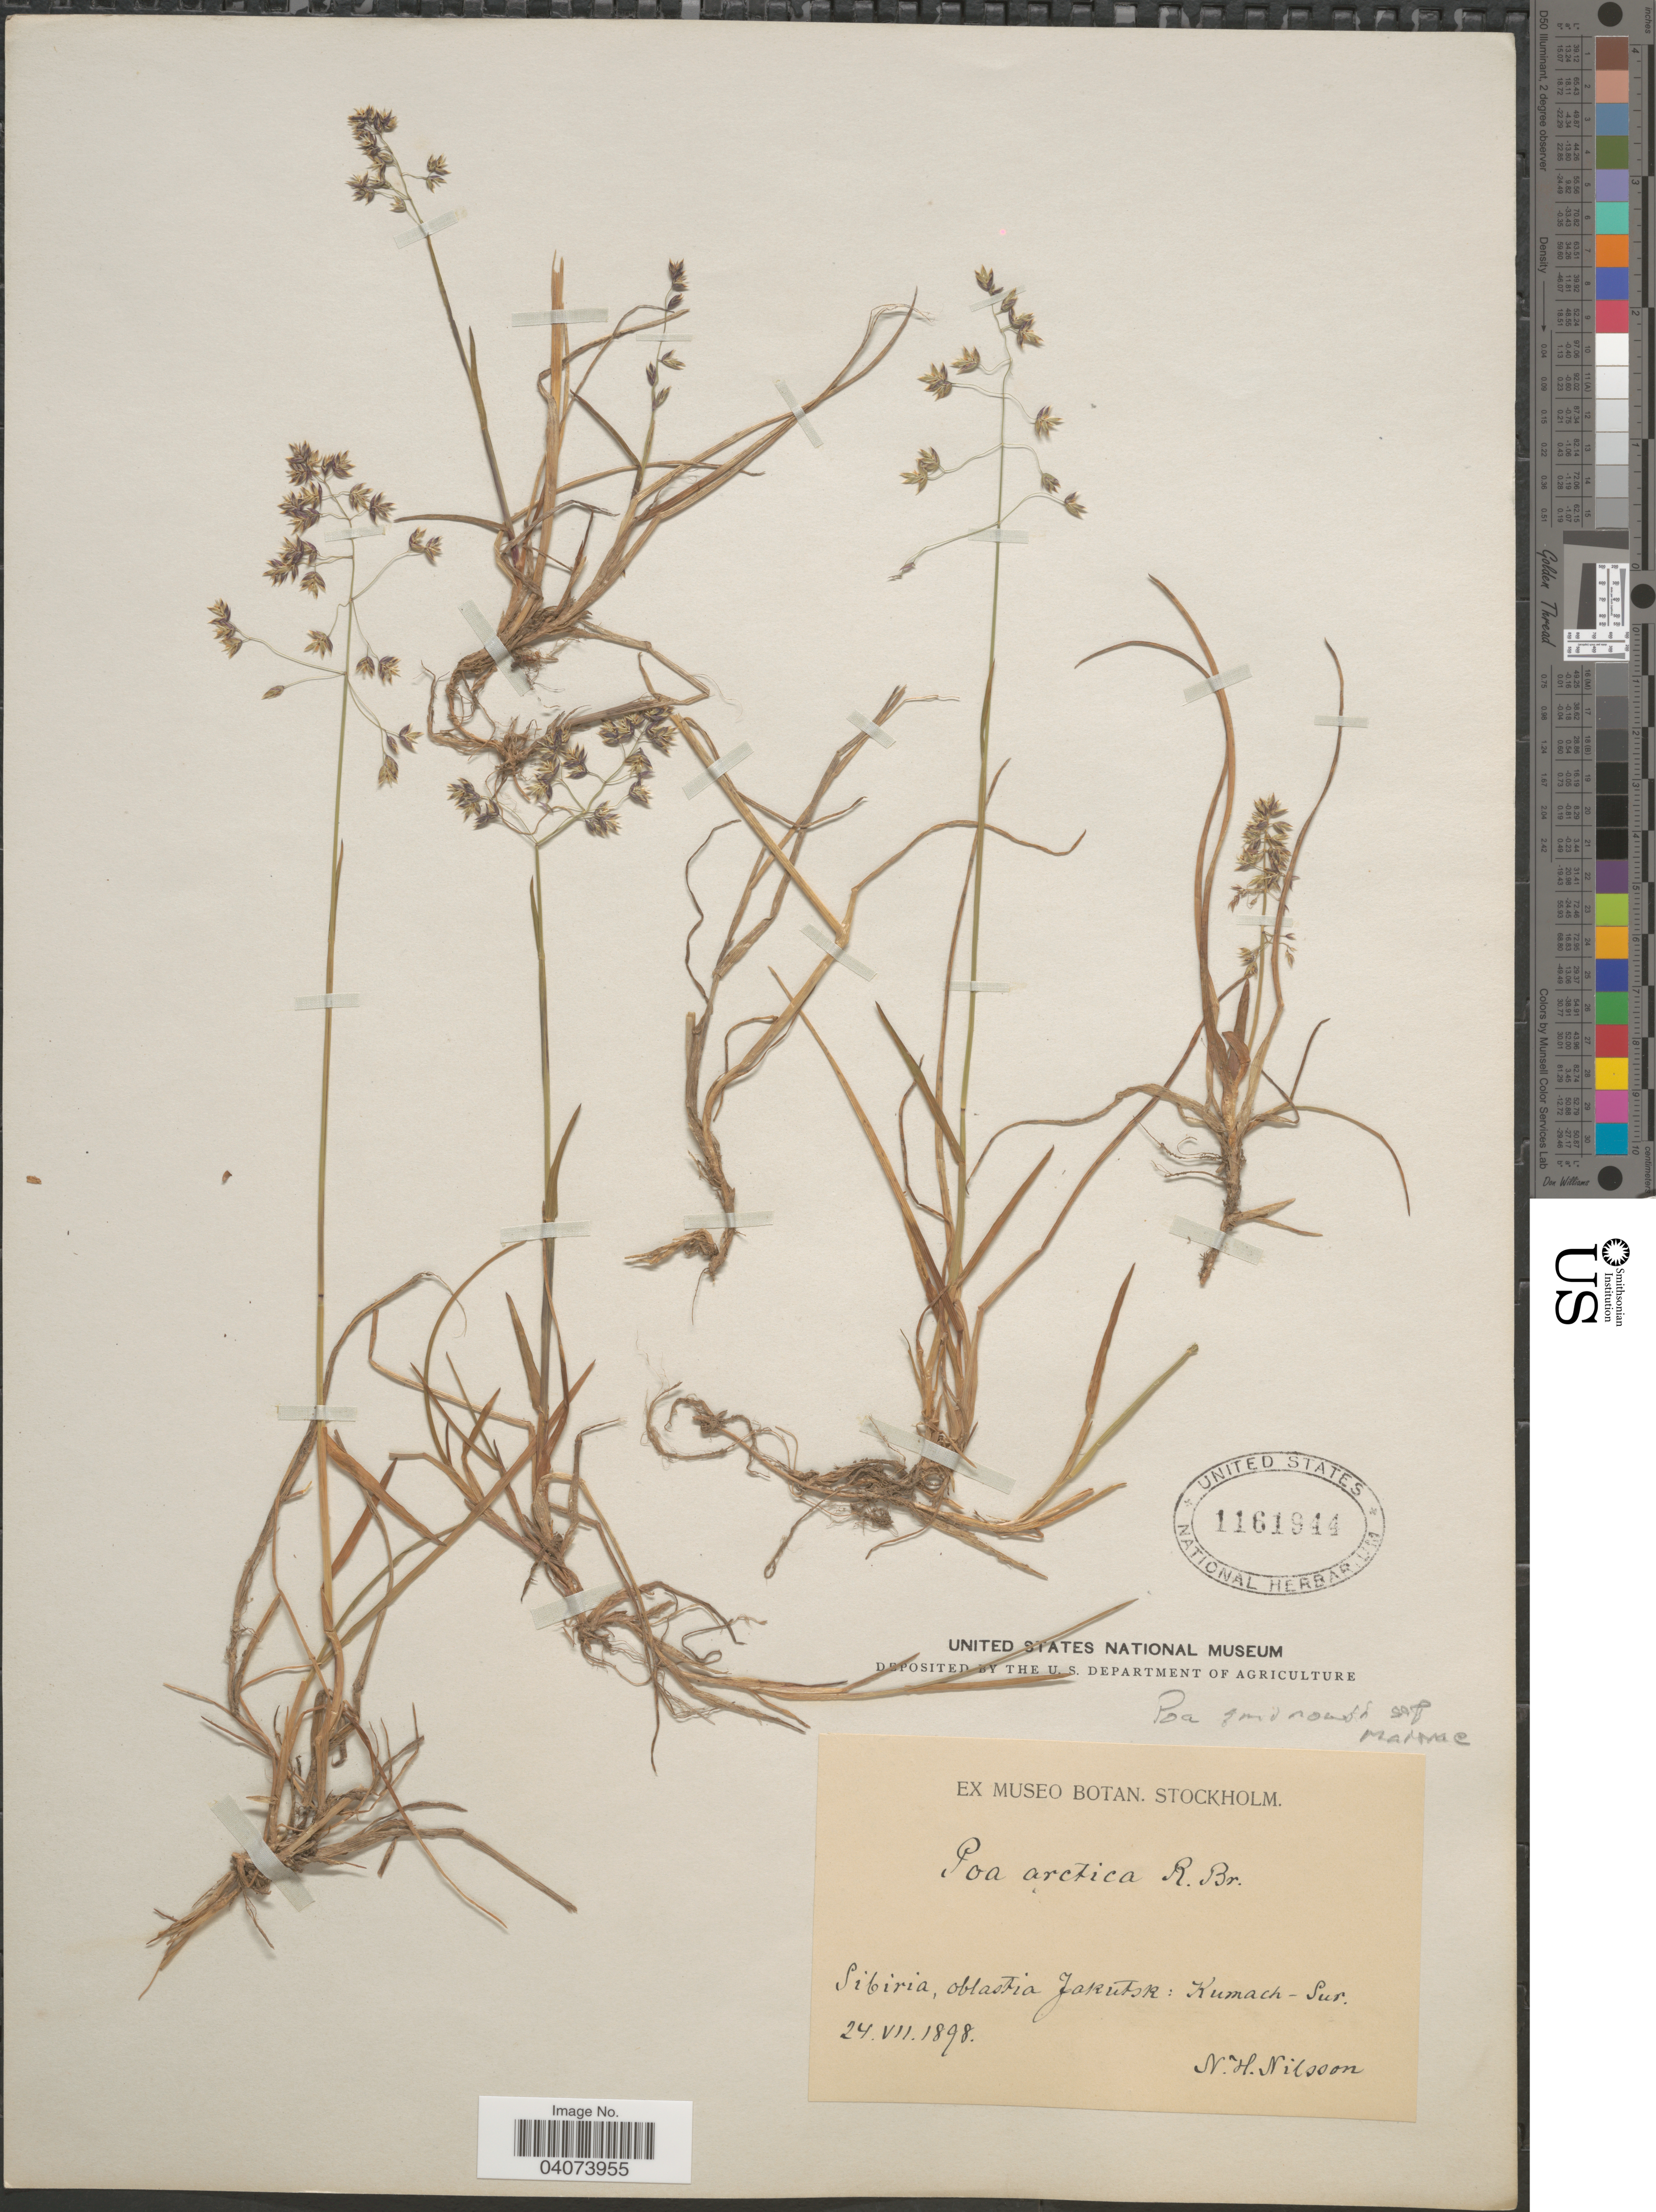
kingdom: Plantae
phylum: Tracheophyta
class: Liliopsida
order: Poales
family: Poaceae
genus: Poa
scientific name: Poa sibirica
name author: Roshev.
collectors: N. H. Nilsson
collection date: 1898-07-24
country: Russian Federation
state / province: Sakha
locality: Sibiria, oblastia Jakutsk: Kumach-Sur.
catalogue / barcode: US 1161944